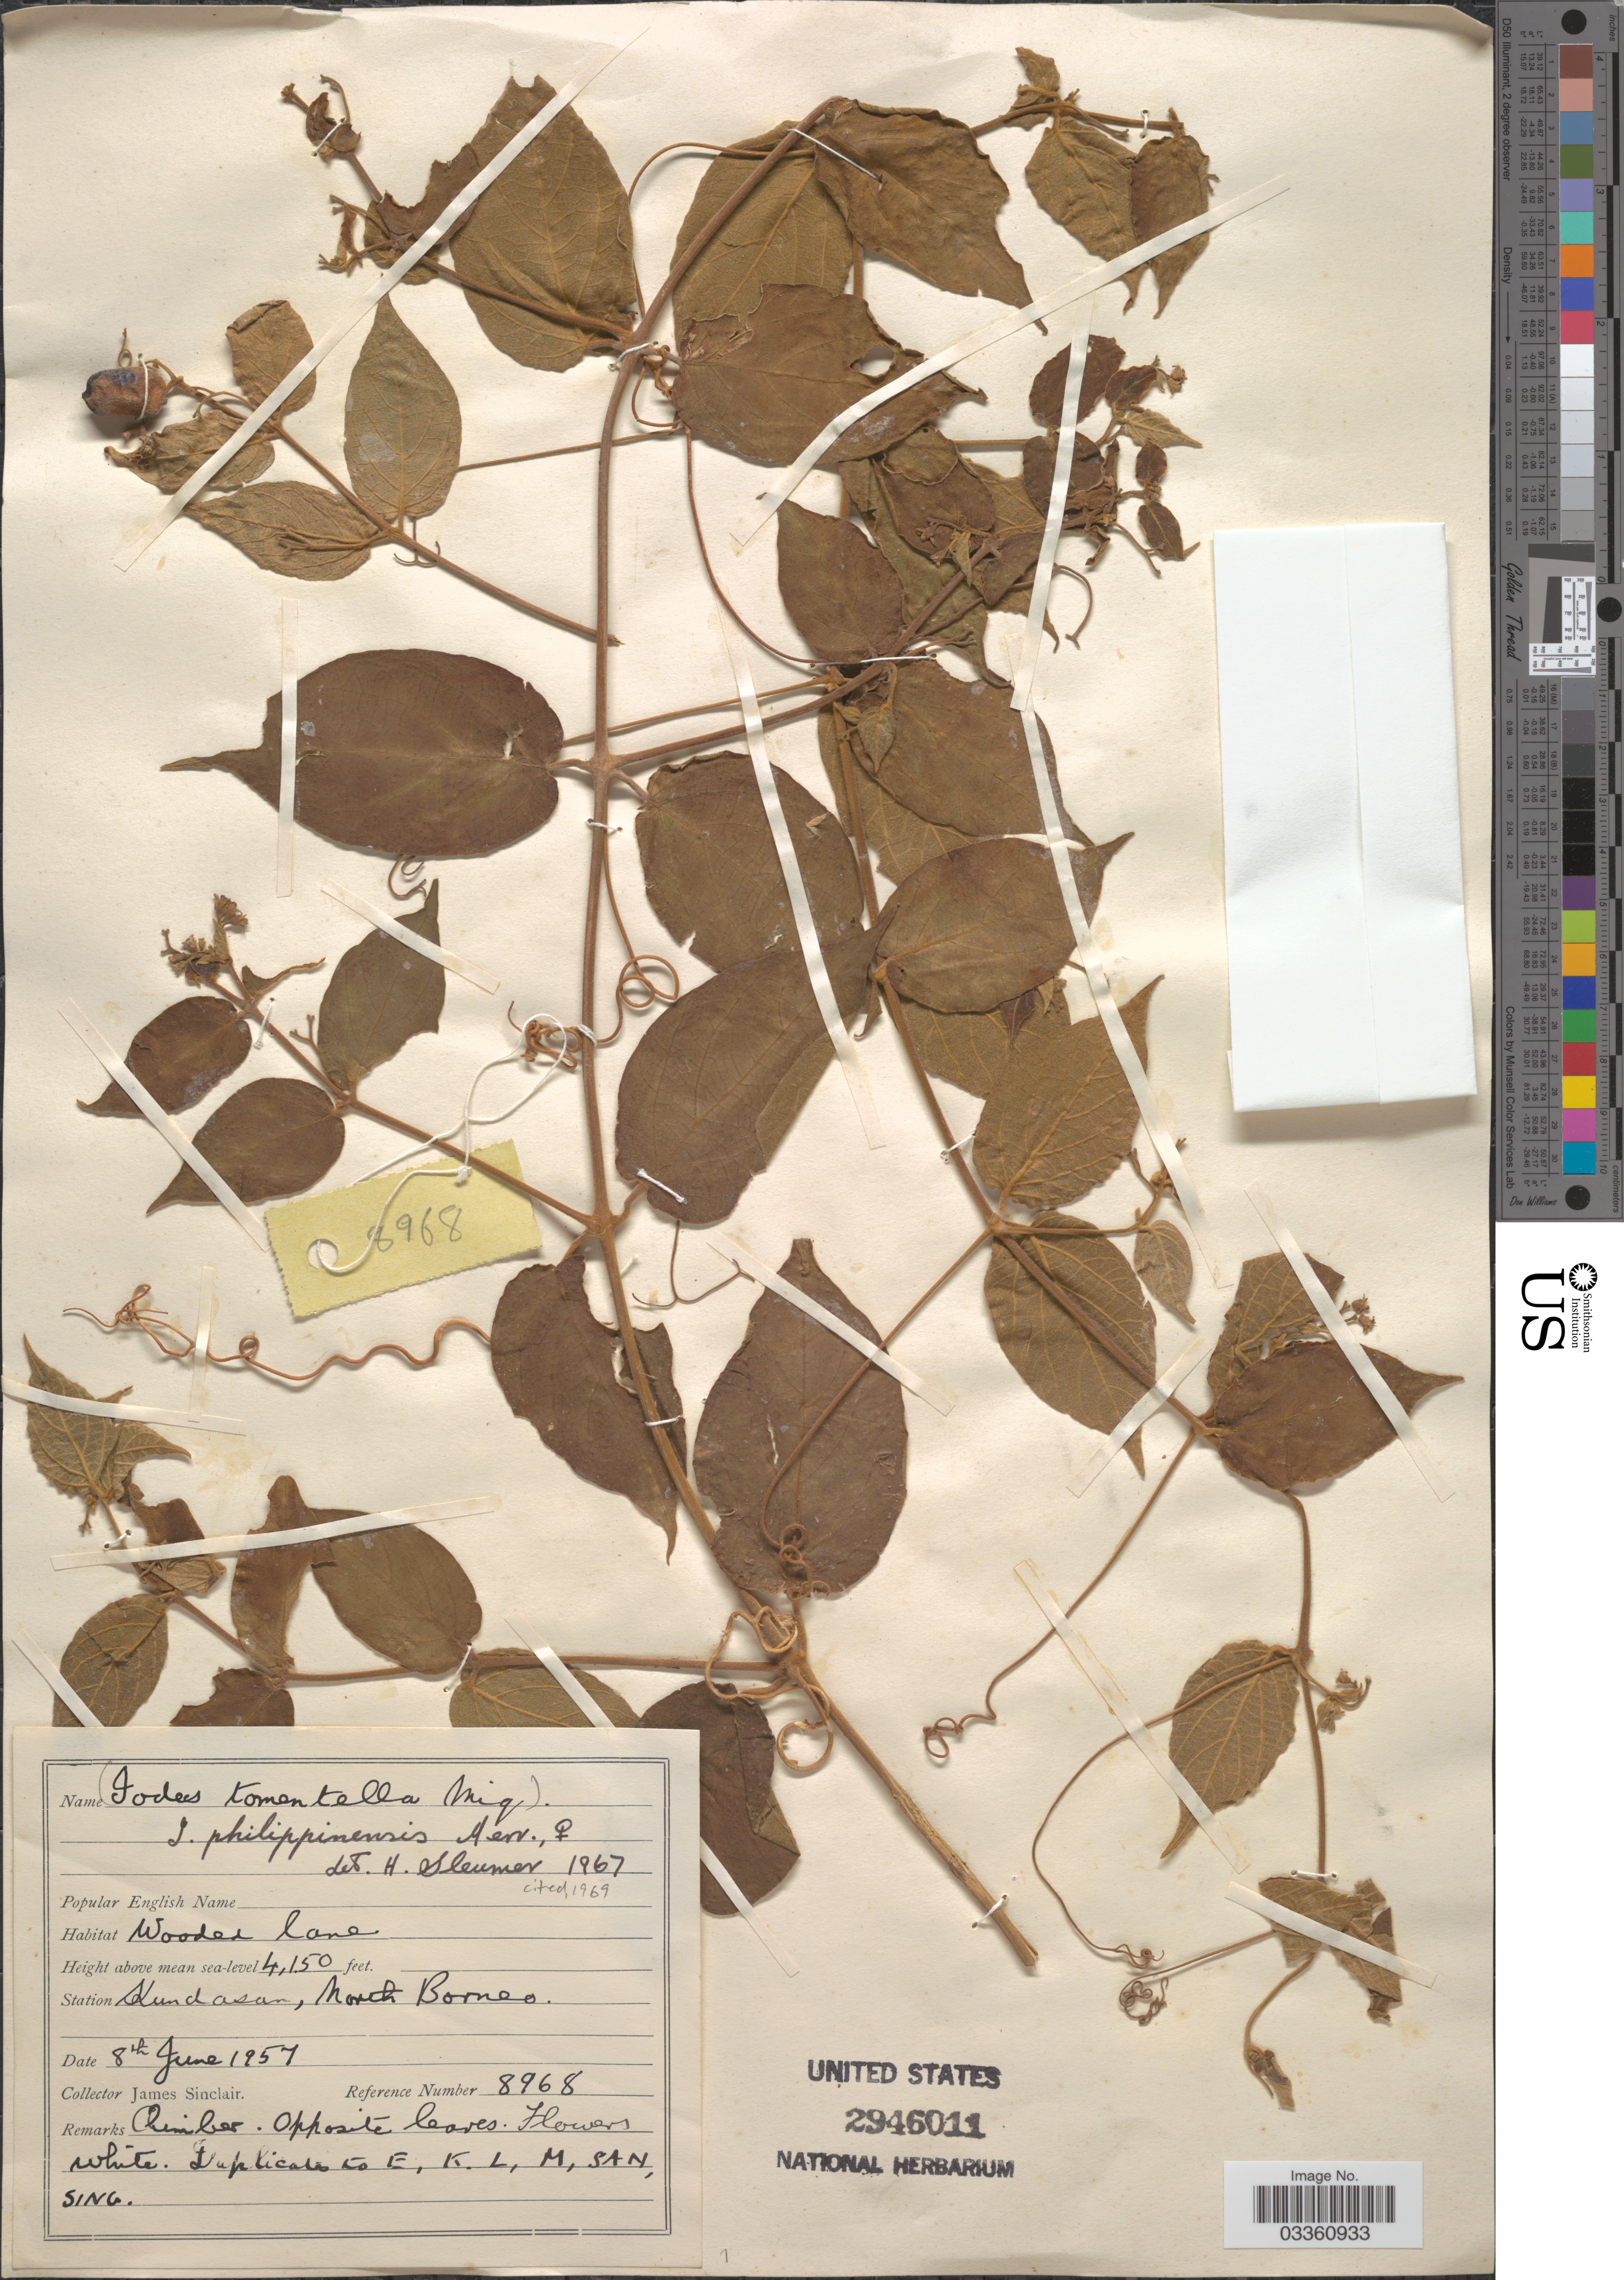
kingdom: Plantae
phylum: Tracheophyta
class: Magnoliopsida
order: Icacinales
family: Icacinaceae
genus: Iodes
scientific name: Iodes philippinensis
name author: Merr.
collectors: J. Sinclair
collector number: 8968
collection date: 1957-06-08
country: Malaysia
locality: Kundasan, North Borneo.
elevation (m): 1265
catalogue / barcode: US 2946011